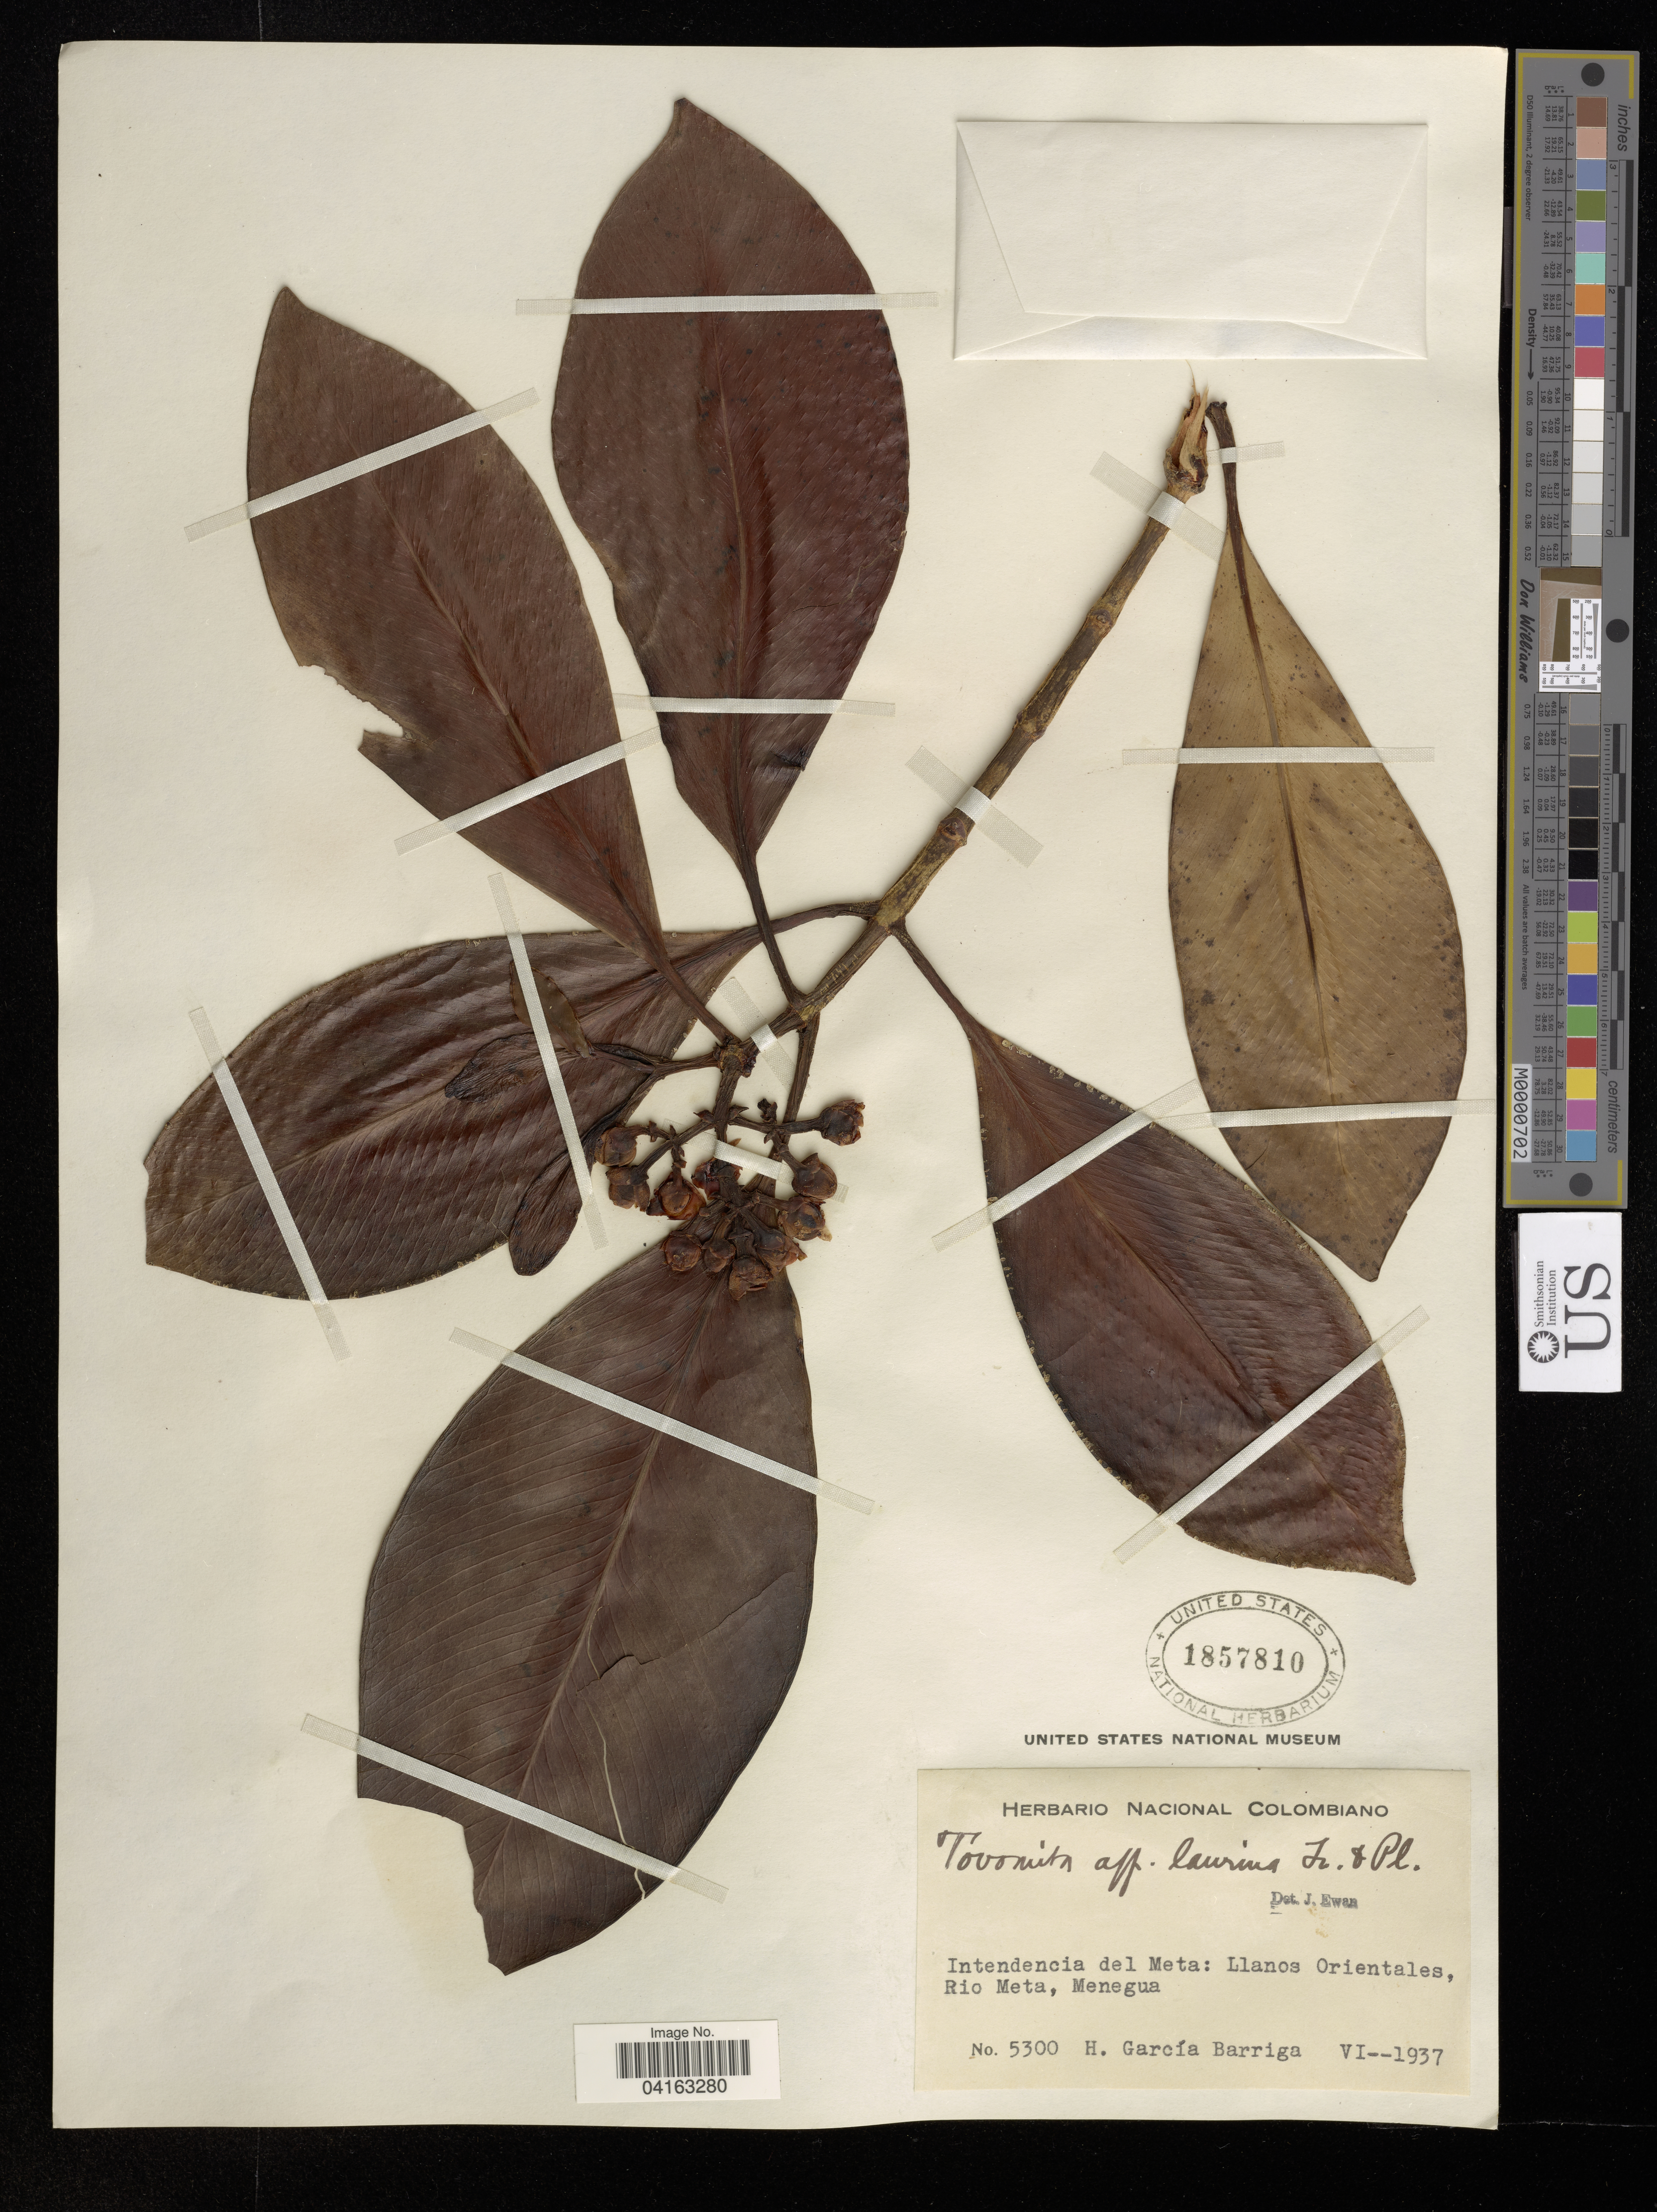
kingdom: Plantae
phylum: Tracheophyta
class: Magnoliopsida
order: Malpighiales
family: Clusiaceae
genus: Tovomita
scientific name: Tovomita laurina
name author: Planch. & Triana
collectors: H. García Barriga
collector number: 5300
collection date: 1937-06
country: Colombia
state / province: Meta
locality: Intendencia del Meta: Llanos Orientales, Rio Meta, Menegua.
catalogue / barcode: US 1857810